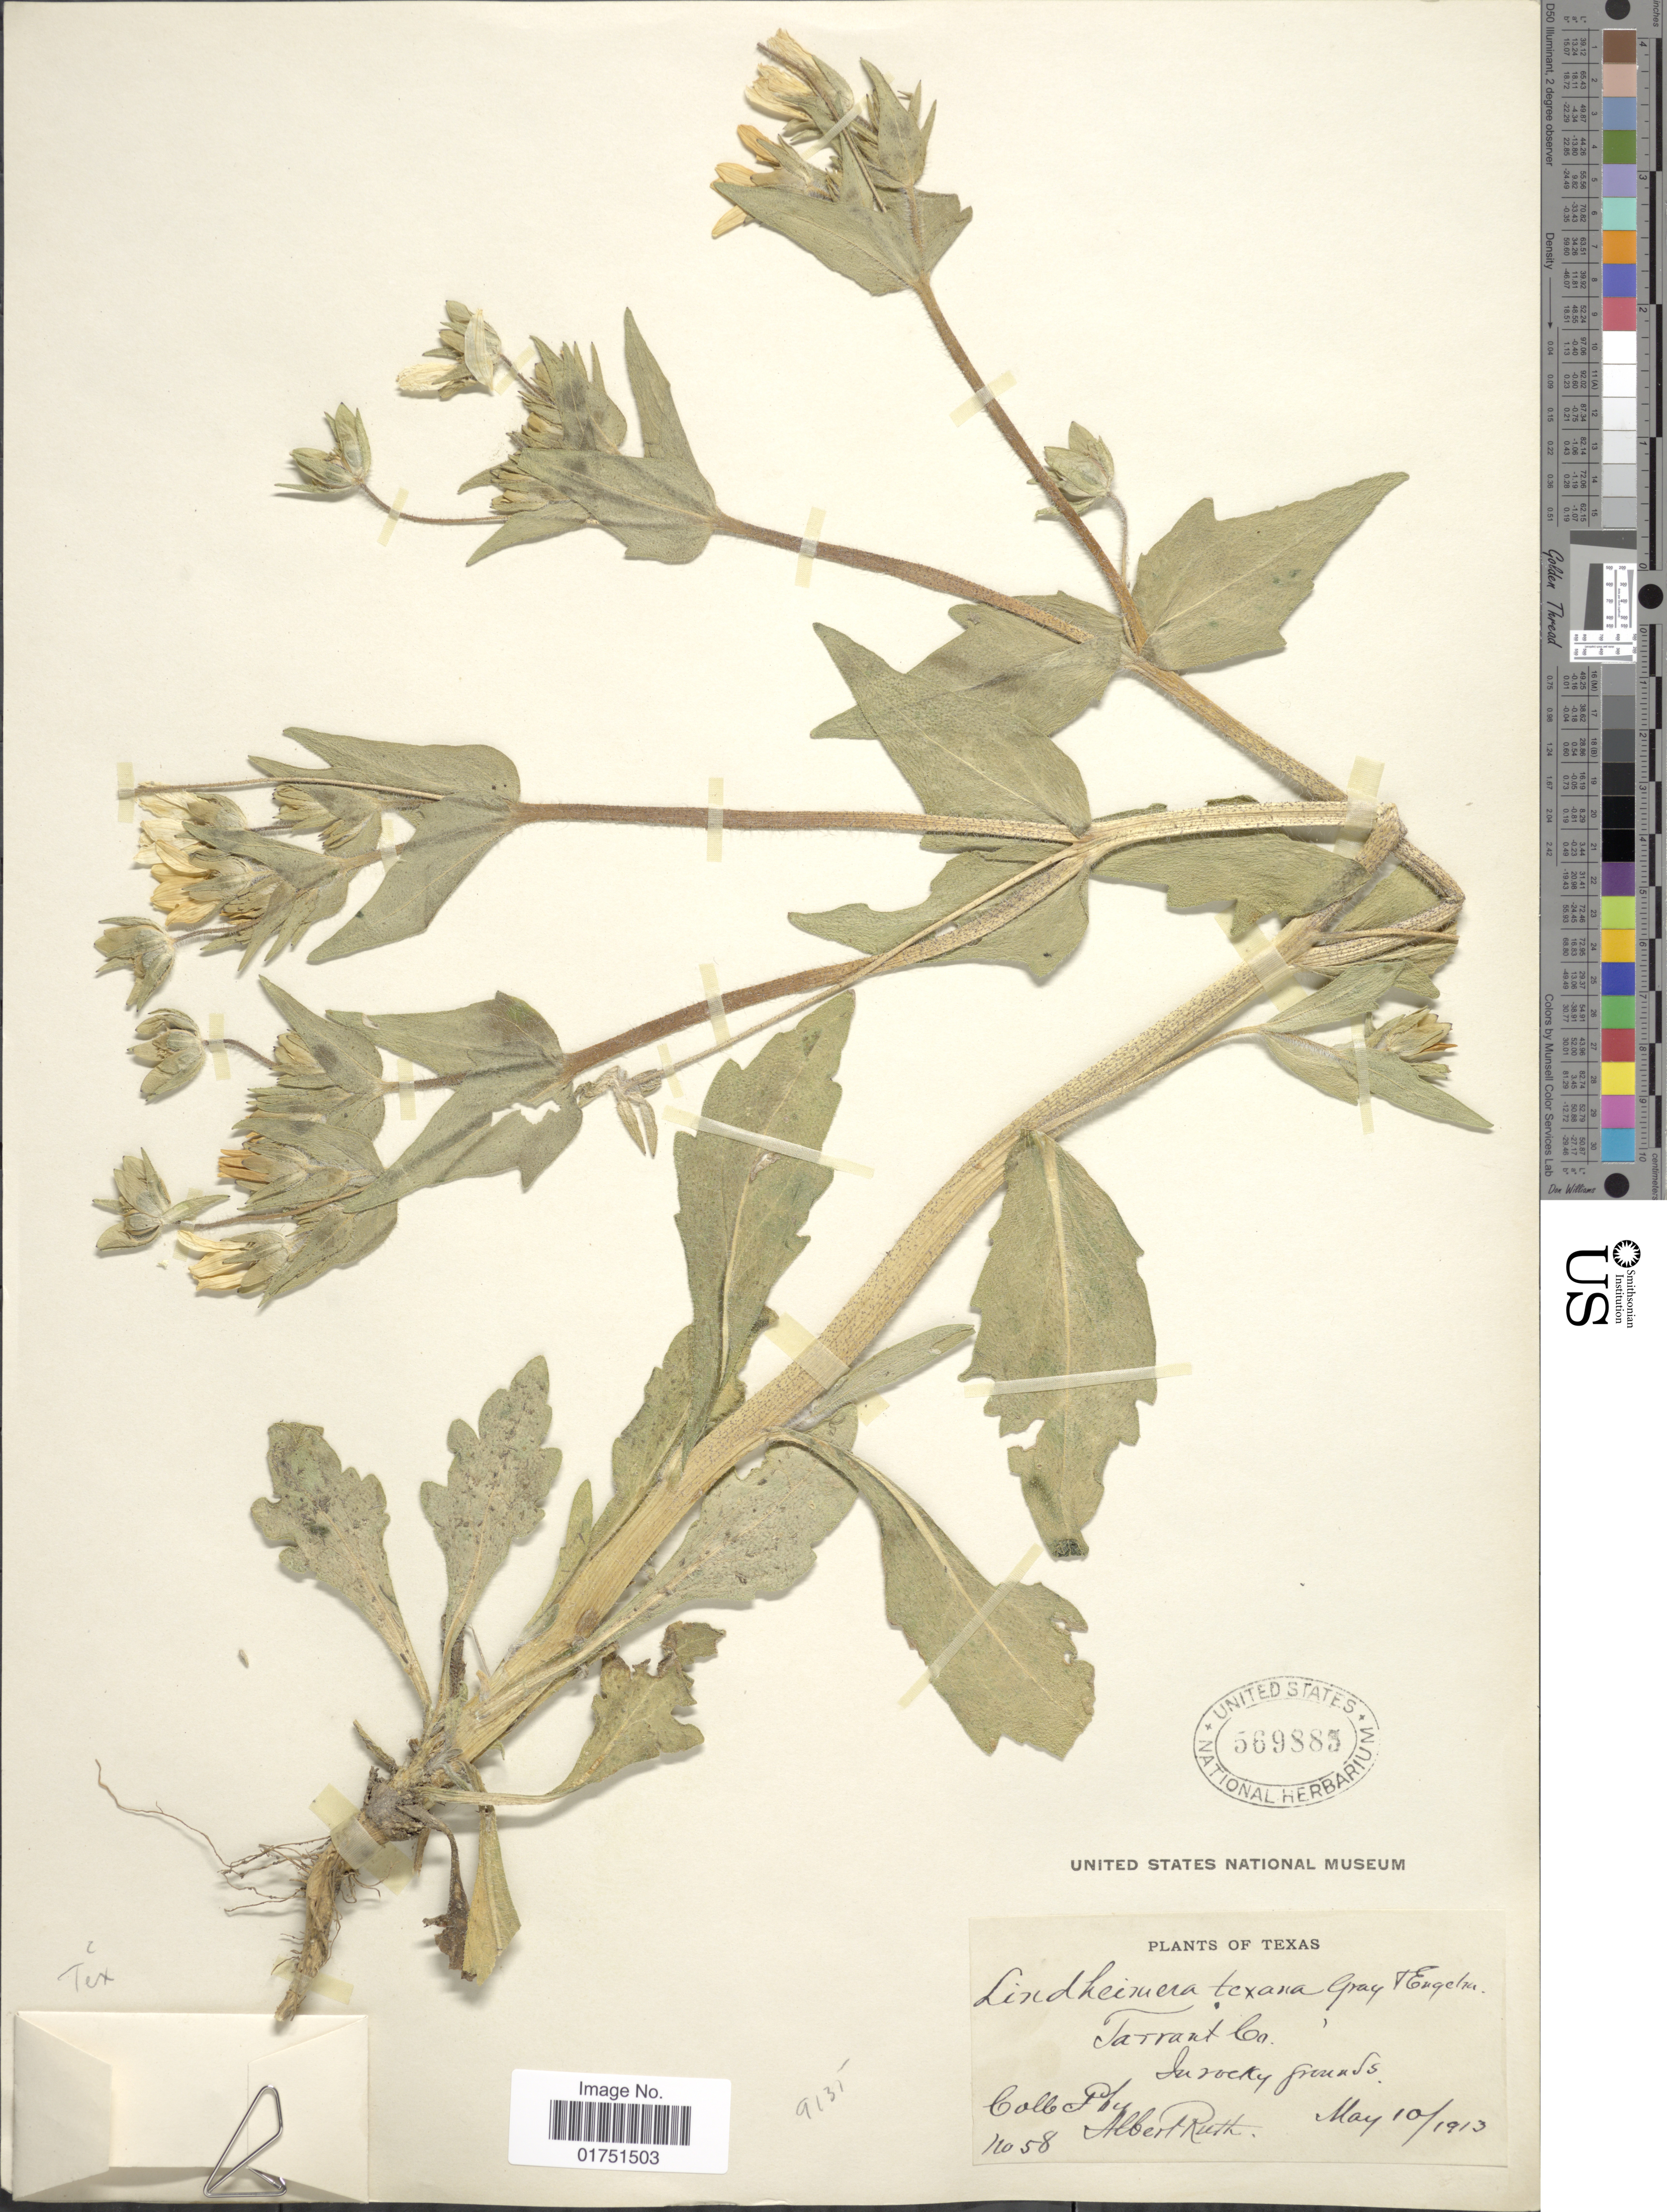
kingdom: Plantae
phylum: Tracheophyta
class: Magnoliopsida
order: Asterales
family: Asteraceae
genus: Lindheimera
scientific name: Lindheimera texana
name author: A. Gray & Engelm. in A. Gray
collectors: A. Ruth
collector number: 58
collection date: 1913-05-10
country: United States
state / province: Texas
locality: Tarrant Co. In rocky grounds.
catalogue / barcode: US 569883